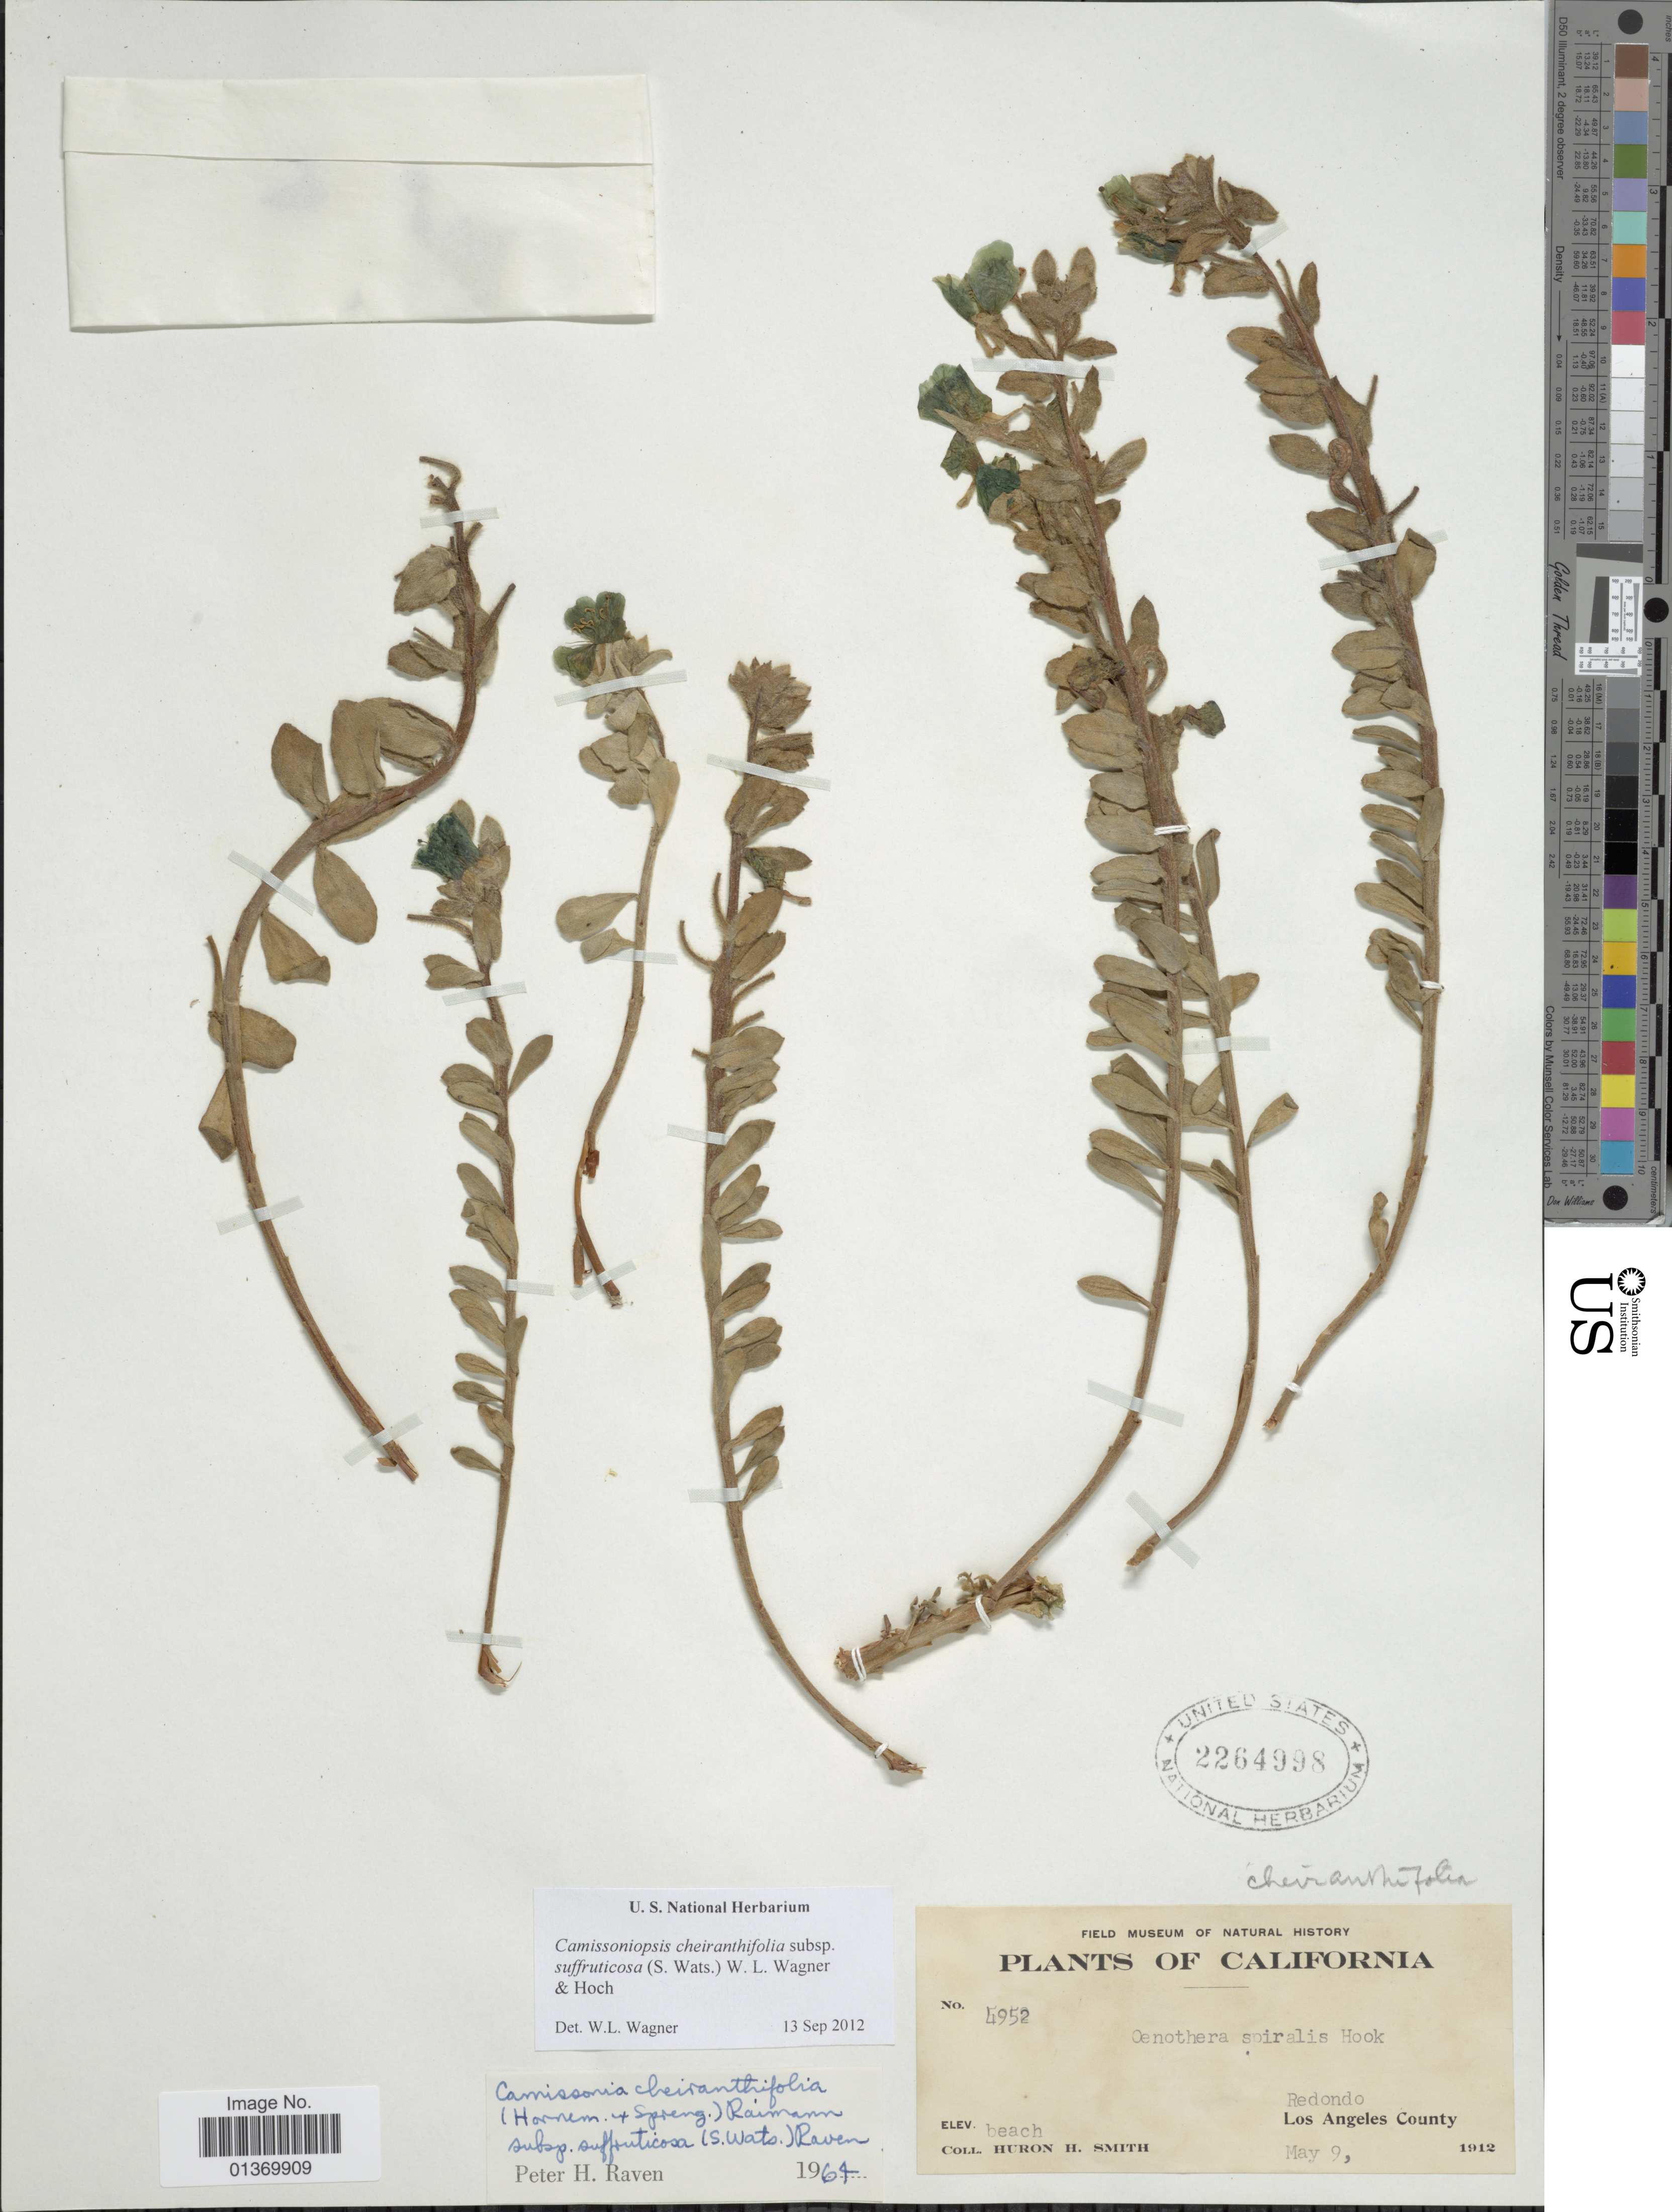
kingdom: Plantae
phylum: Tracheophyta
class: Magnoliopsida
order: Myrtales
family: Onagraceae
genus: Camissoniopsis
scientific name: Camissoniopsis cheiranthifolia subsp. suffruticosa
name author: (S. Watson) W.L. Wagner & Hoch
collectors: Huron H. Smith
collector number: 4952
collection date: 1912-05-09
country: United States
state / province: California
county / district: Los Angeles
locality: Redondo, Los Angeles County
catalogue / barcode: US 2264998